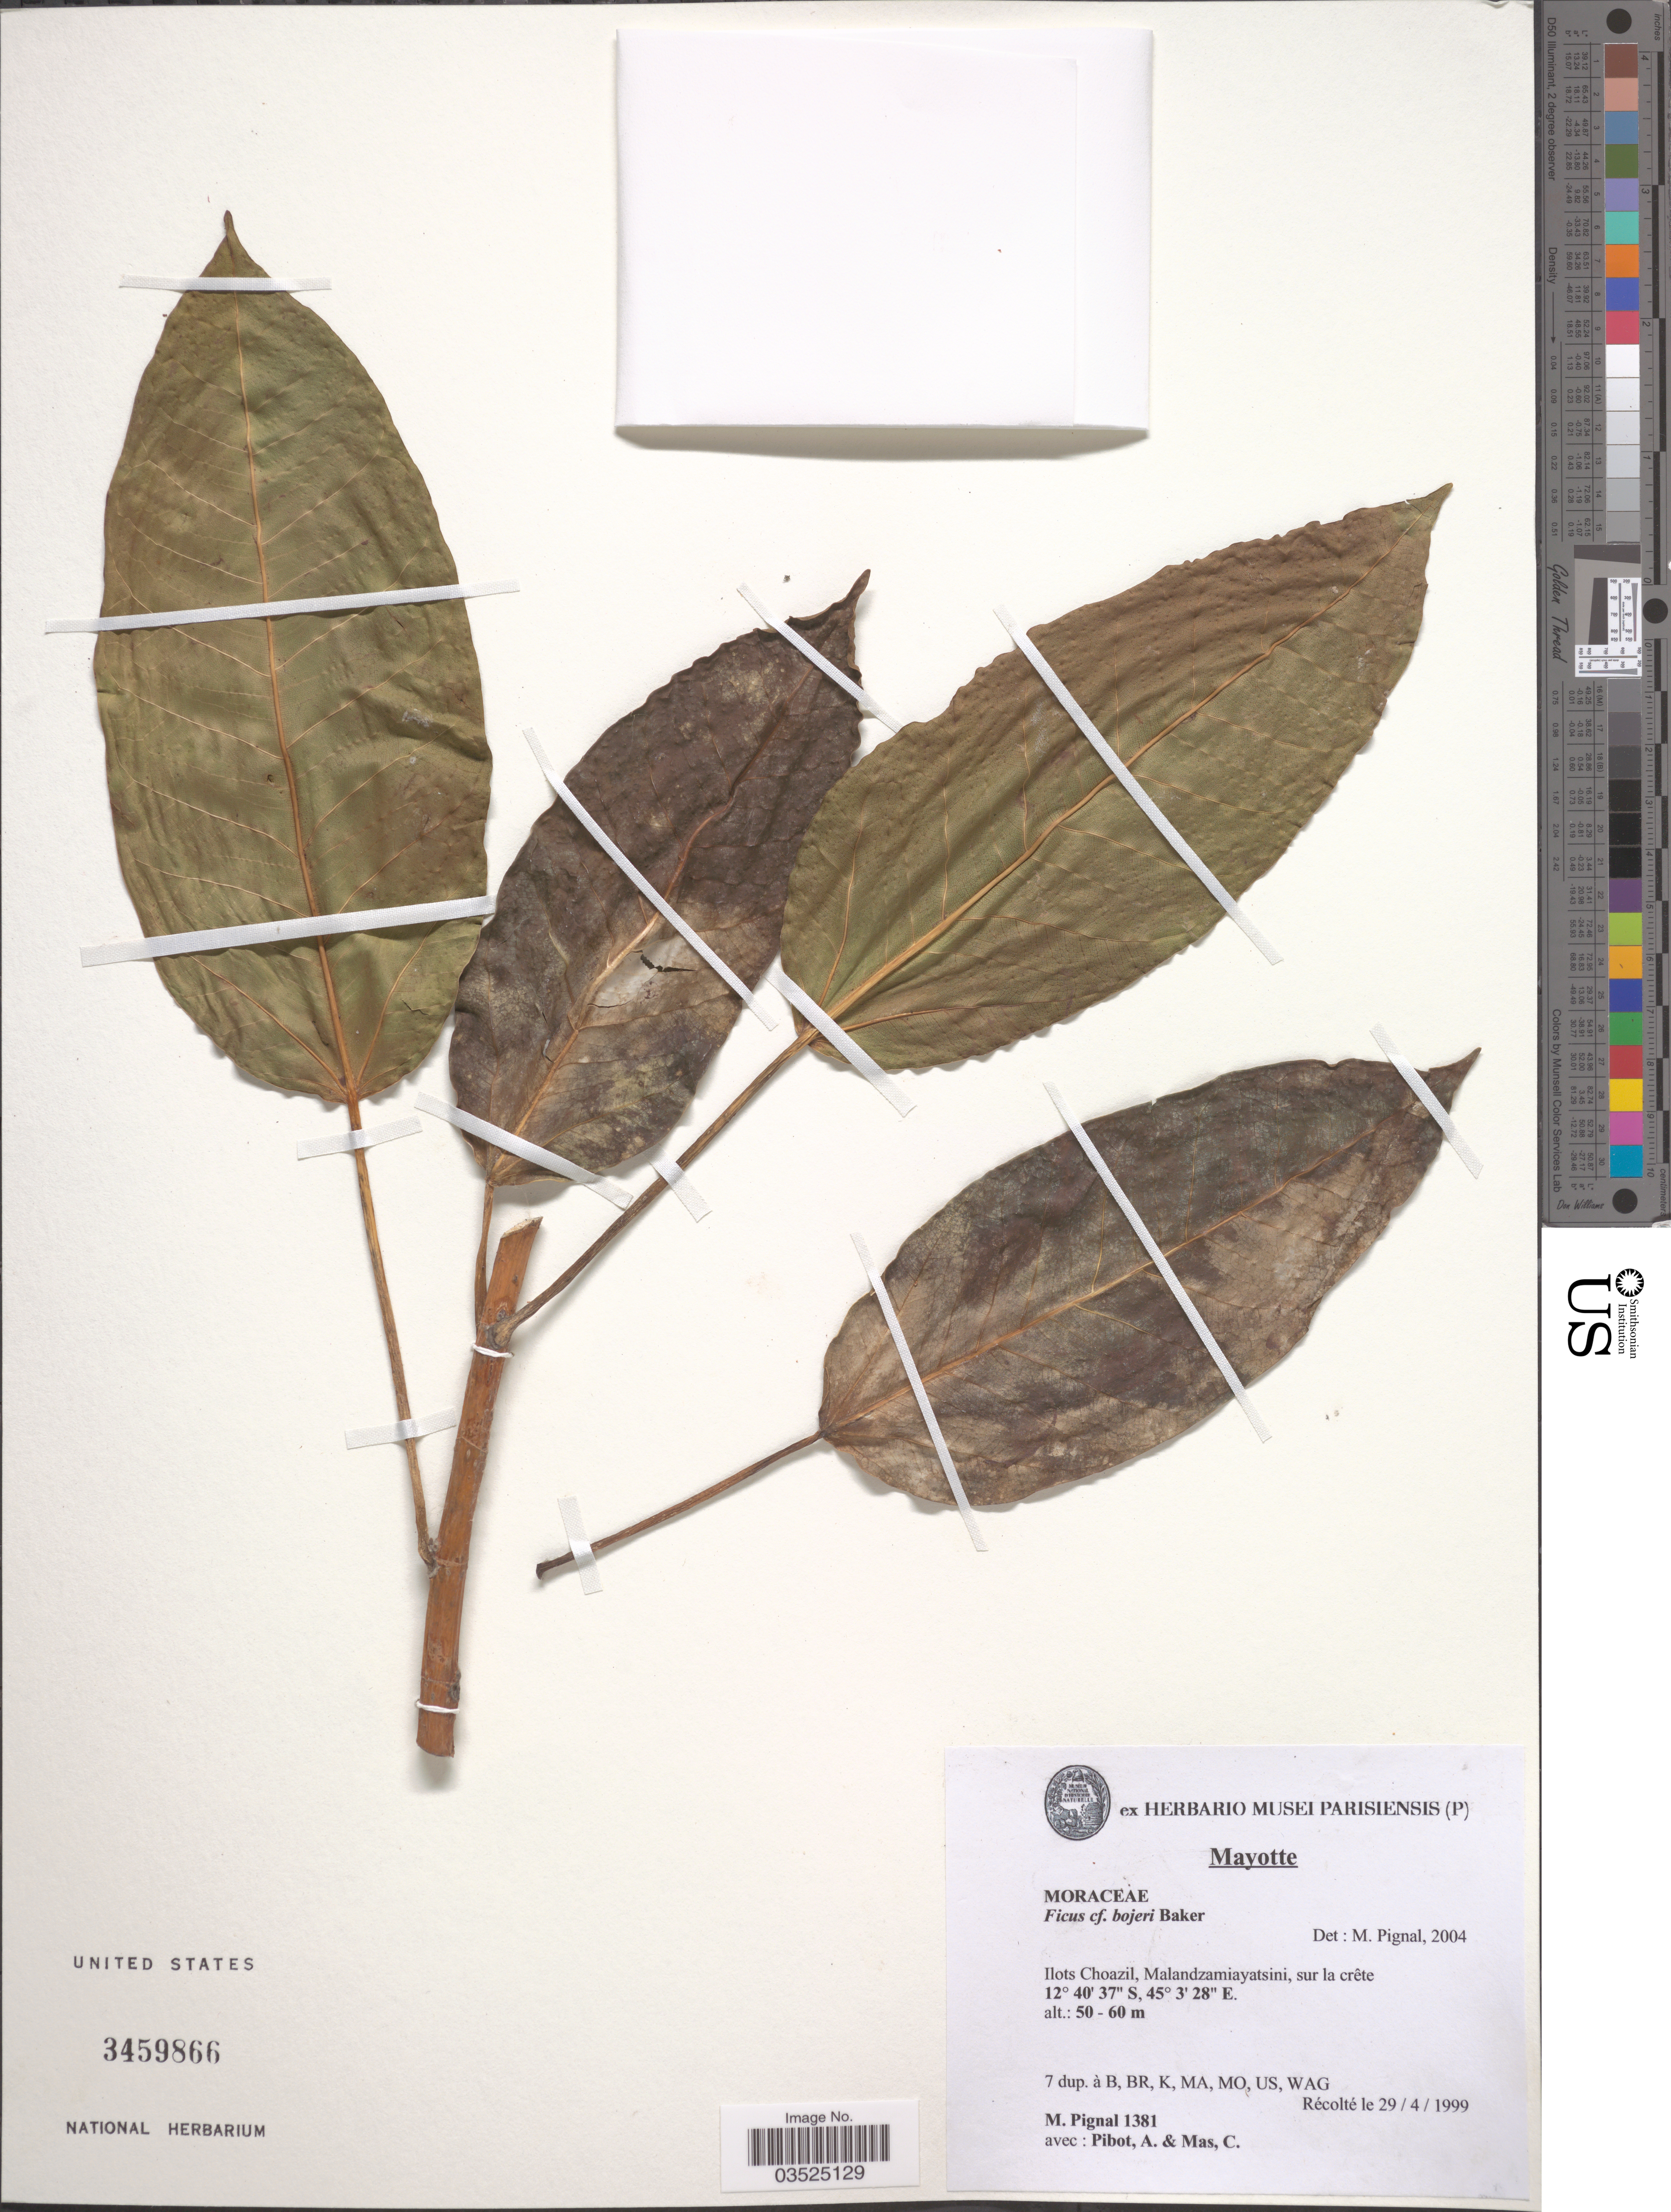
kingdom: Plantae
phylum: Tracheophyta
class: Magnoliopsida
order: Rosales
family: Moraceae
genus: Ficus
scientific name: Ficus bojeri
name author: Baker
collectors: M. Pignal, A. Pibot & C. Mas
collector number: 1381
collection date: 1999-04-29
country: Mayotte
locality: Ilots Choazil, Malandzamiayatsini, sur la crête.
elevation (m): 50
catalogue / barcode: US 3459866